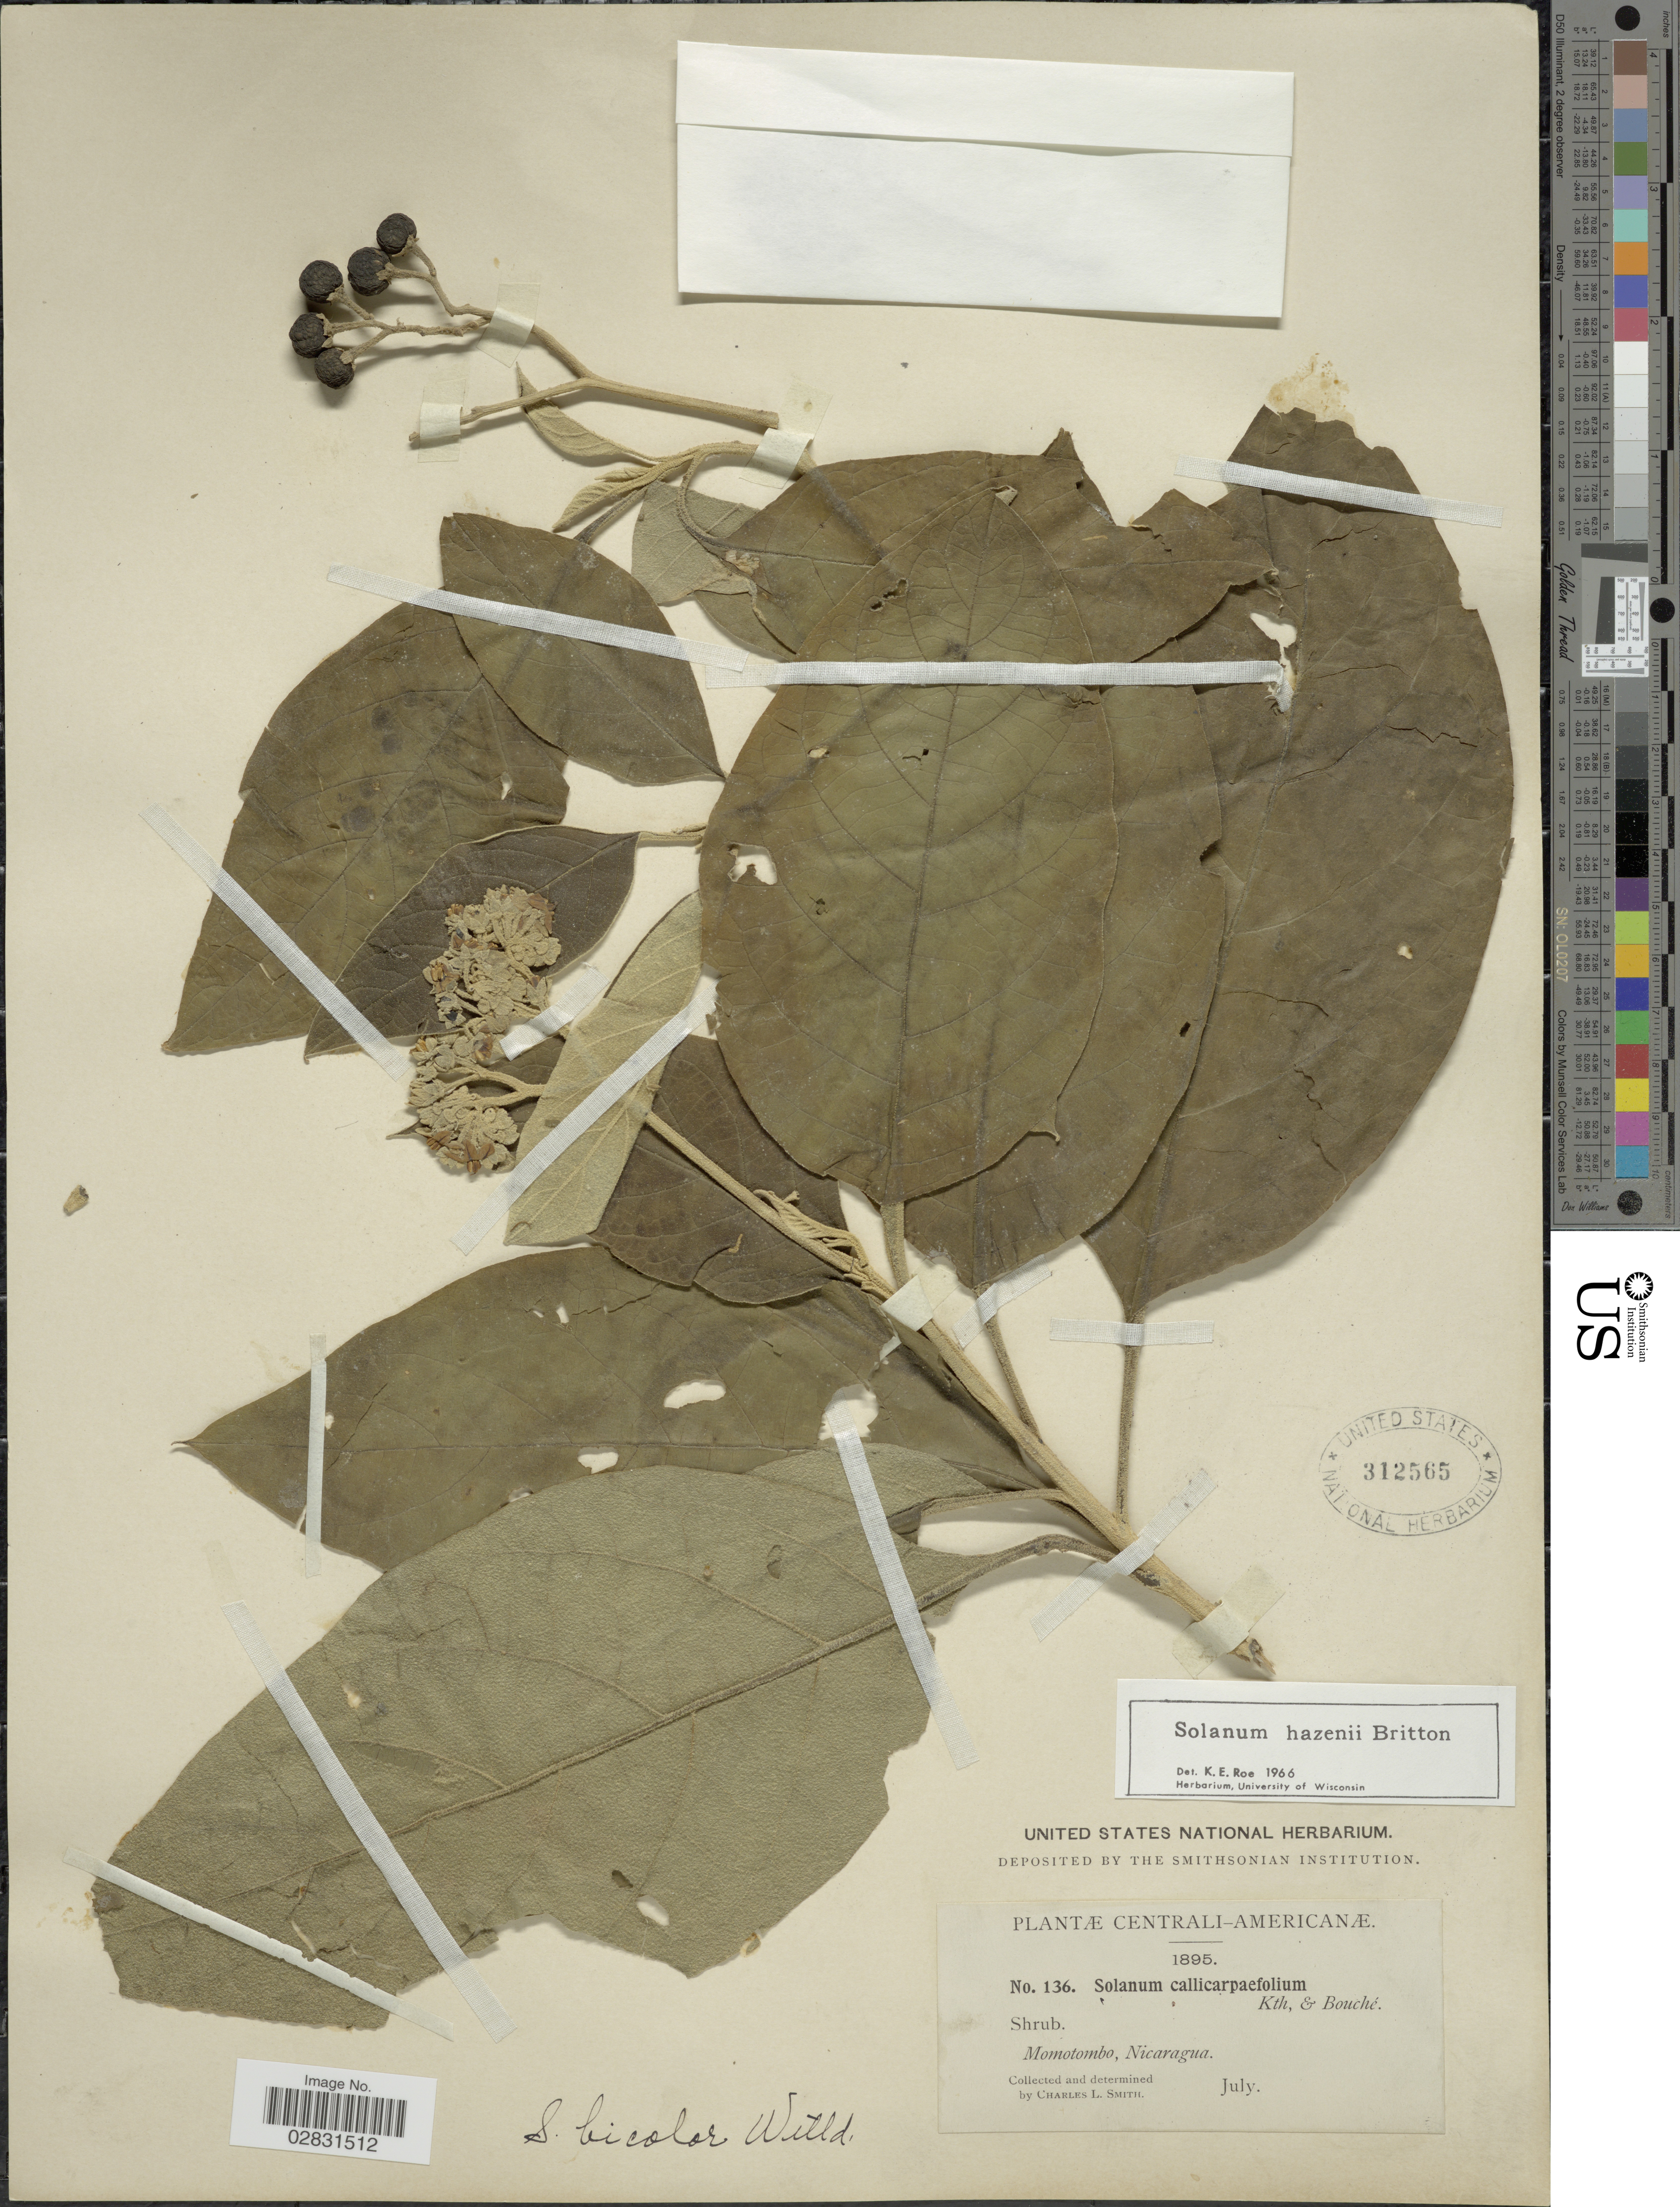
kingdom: Plantae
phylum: Tracheophyta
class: Magnoliopsida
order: Solanales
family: Solanaceae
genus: Solanum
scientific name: Solanum hazenii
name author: Britton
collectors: C. L. Smith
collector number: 136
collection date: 1895-07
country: Nicaragua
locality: Centrali-Americanæ. Momotombo.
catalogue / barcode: US 312565